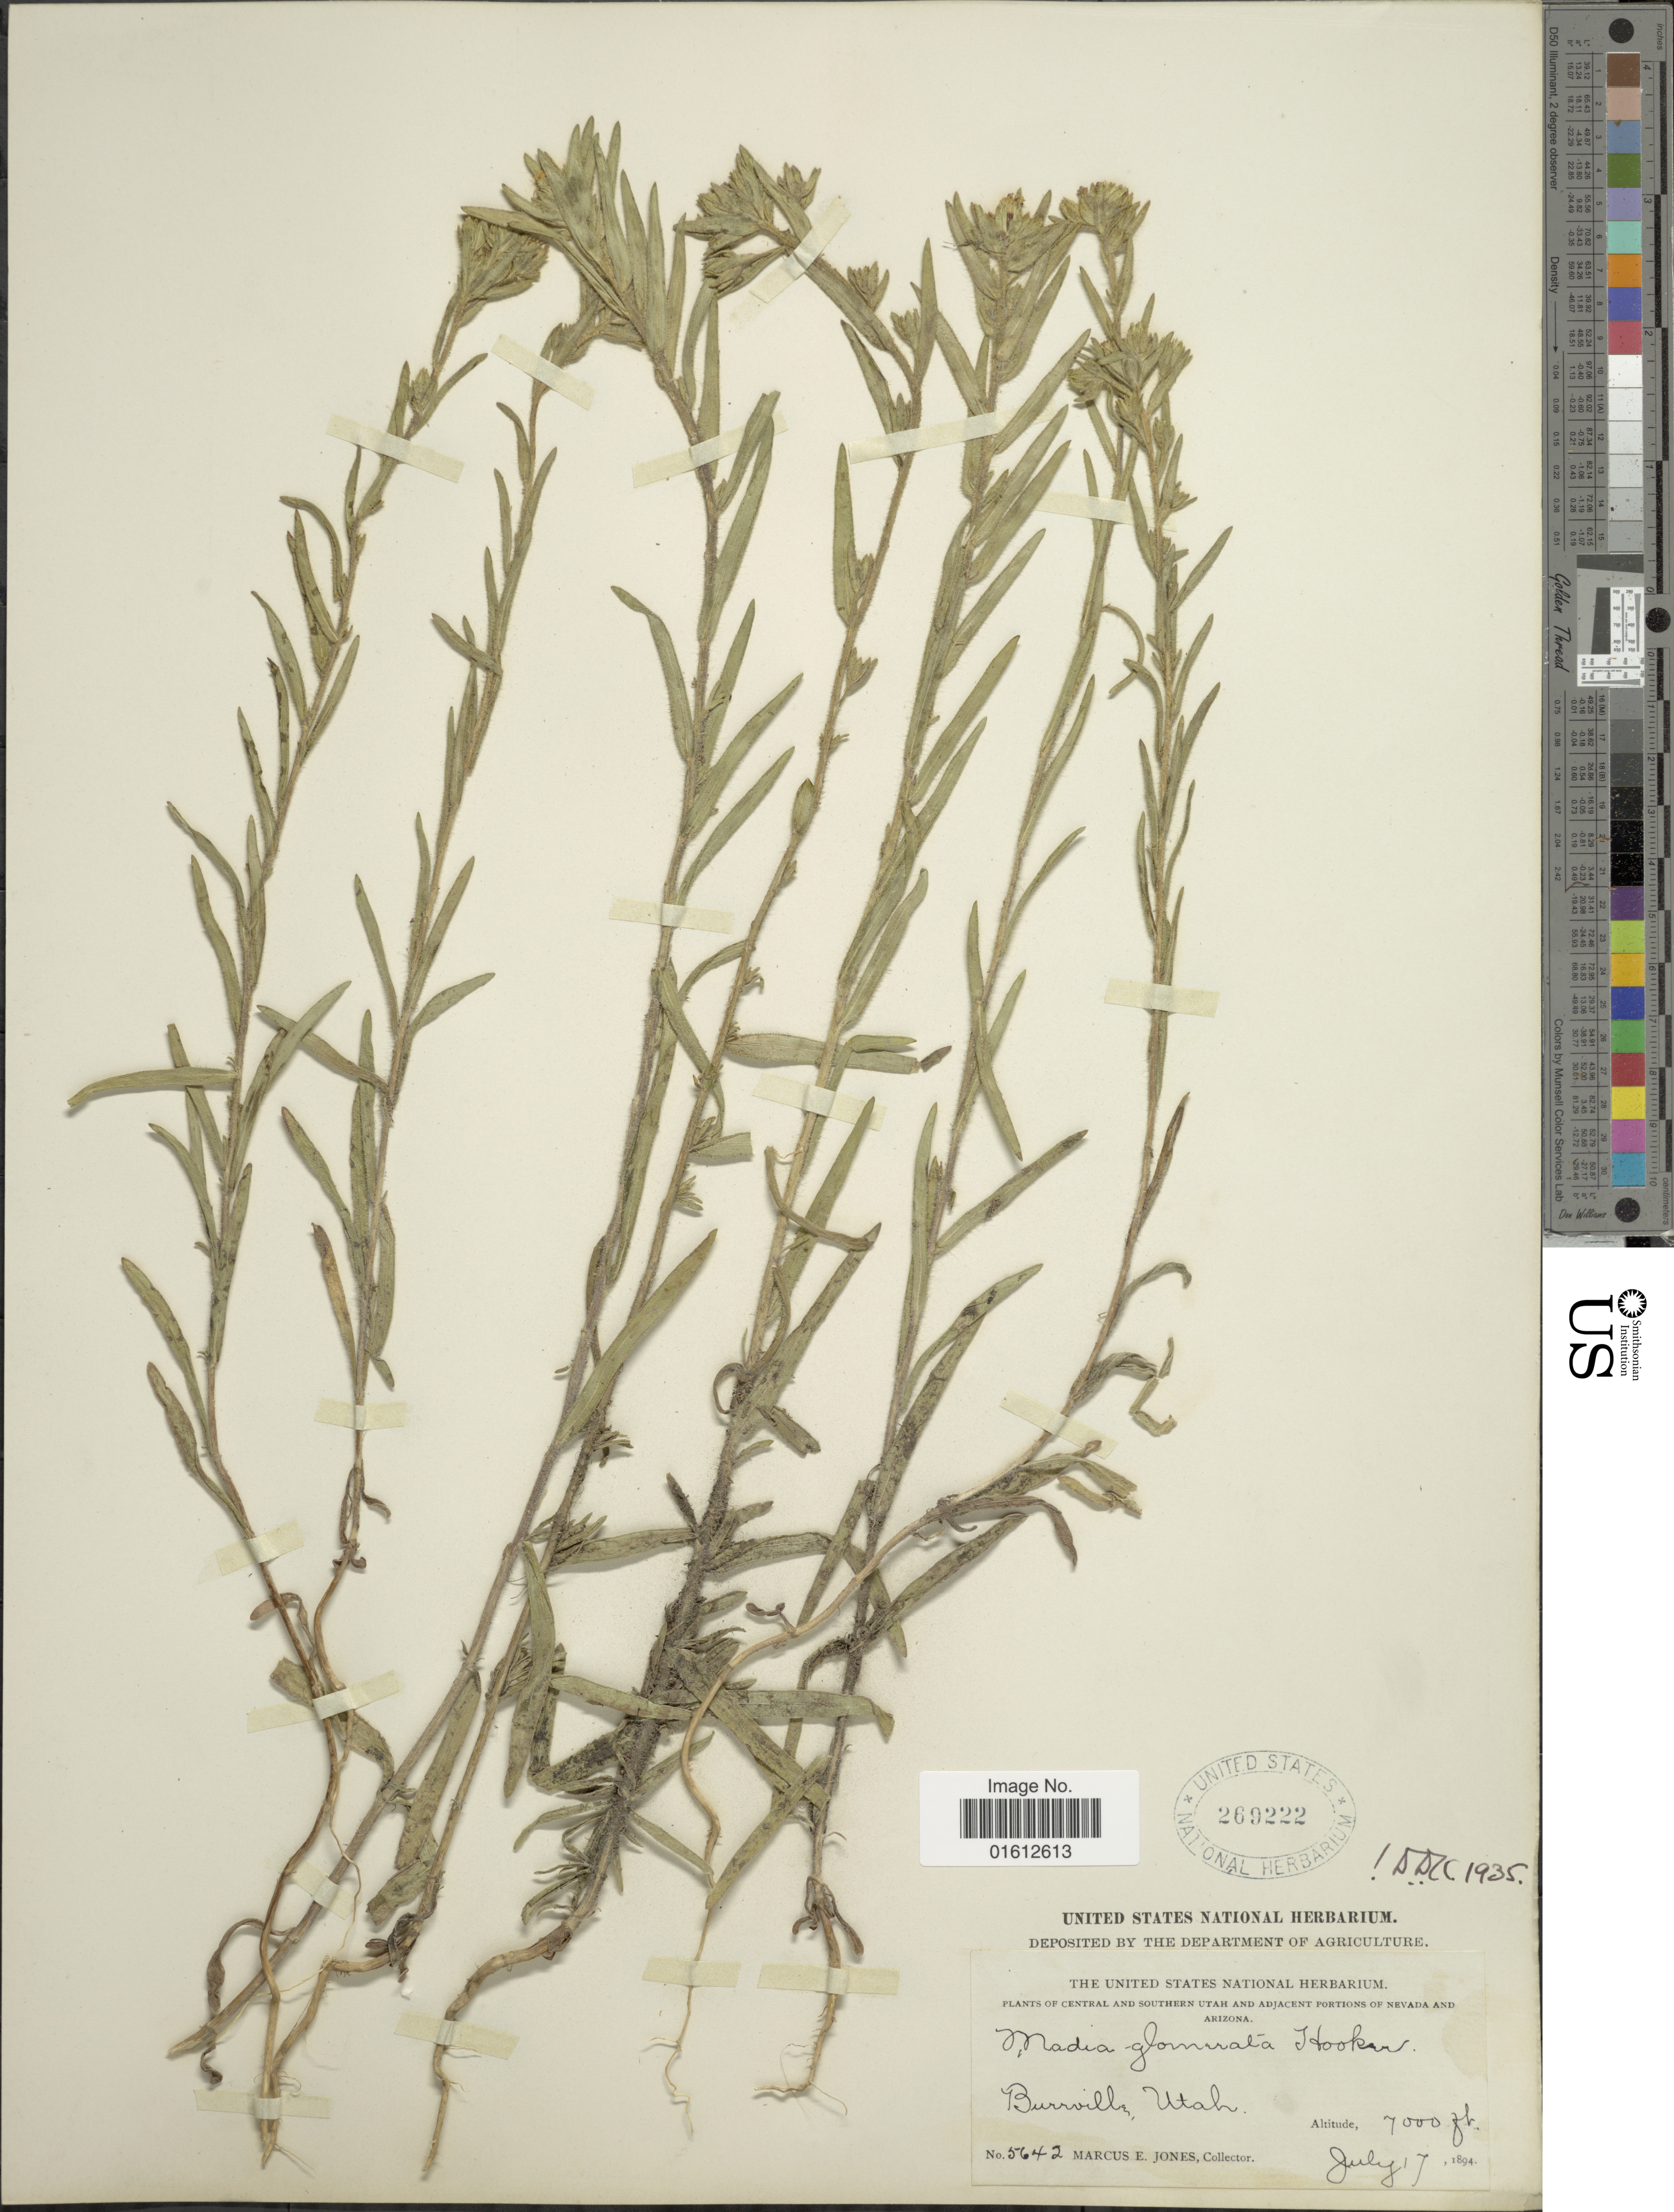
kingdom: Plantae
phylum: Tracheophyta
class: Magnoliopsida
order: Asterales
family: Asteraceae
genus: Madia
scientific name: Madia glomerata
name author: Hook.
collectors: M. E. Jones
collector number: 5642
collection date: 1894-07-17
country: United States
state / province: Utah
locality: Central and Southern Utah and adjacent portions of Nevada and Arizona. Burrville.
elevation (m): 2134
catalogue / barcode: US 269222